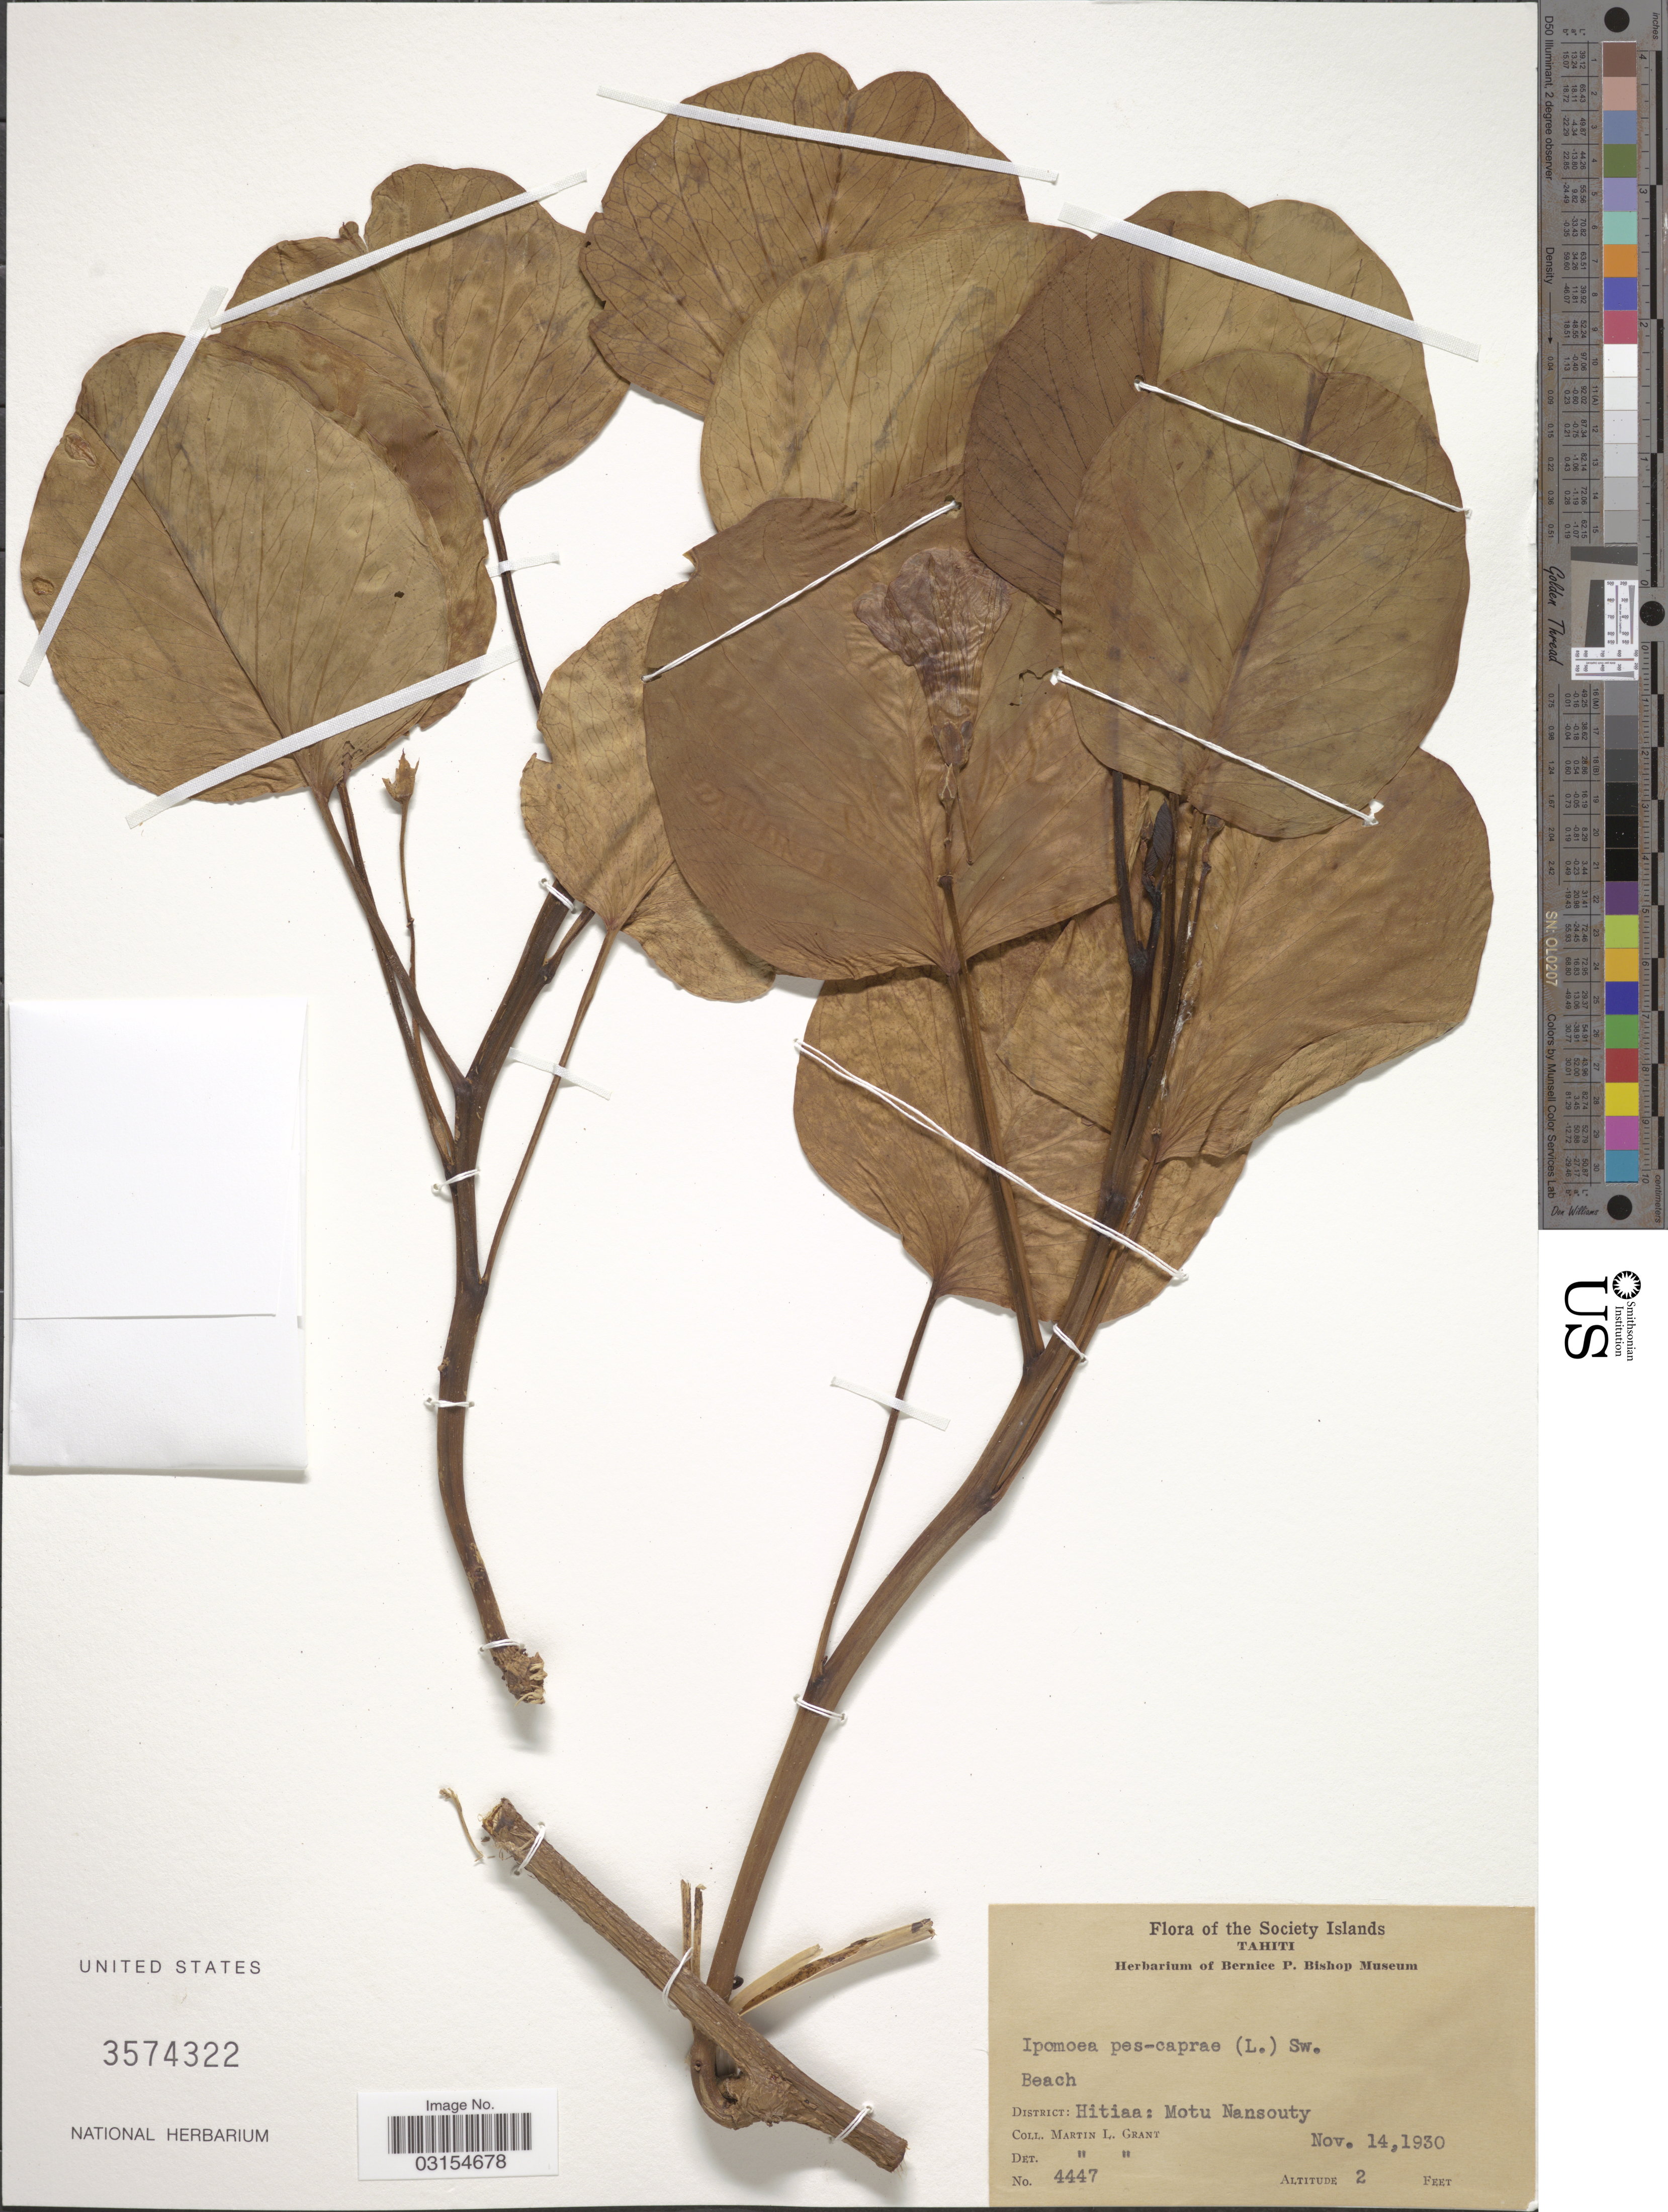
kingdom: Plantae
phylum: Tracheophyta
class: Magnoliopsida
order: Solanales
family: Convolvulaceae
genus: Ipomoea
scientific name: Ipomoea pes-caprae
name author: (L.) R. Br.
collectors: M. L. Grant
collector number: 4447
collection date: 1930-11-14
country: French Polynesia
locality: The Society Islands, Tahiti, Beach, District: Hitiaa: Motu Nansouty.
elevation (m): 1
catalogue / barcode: US 3574322